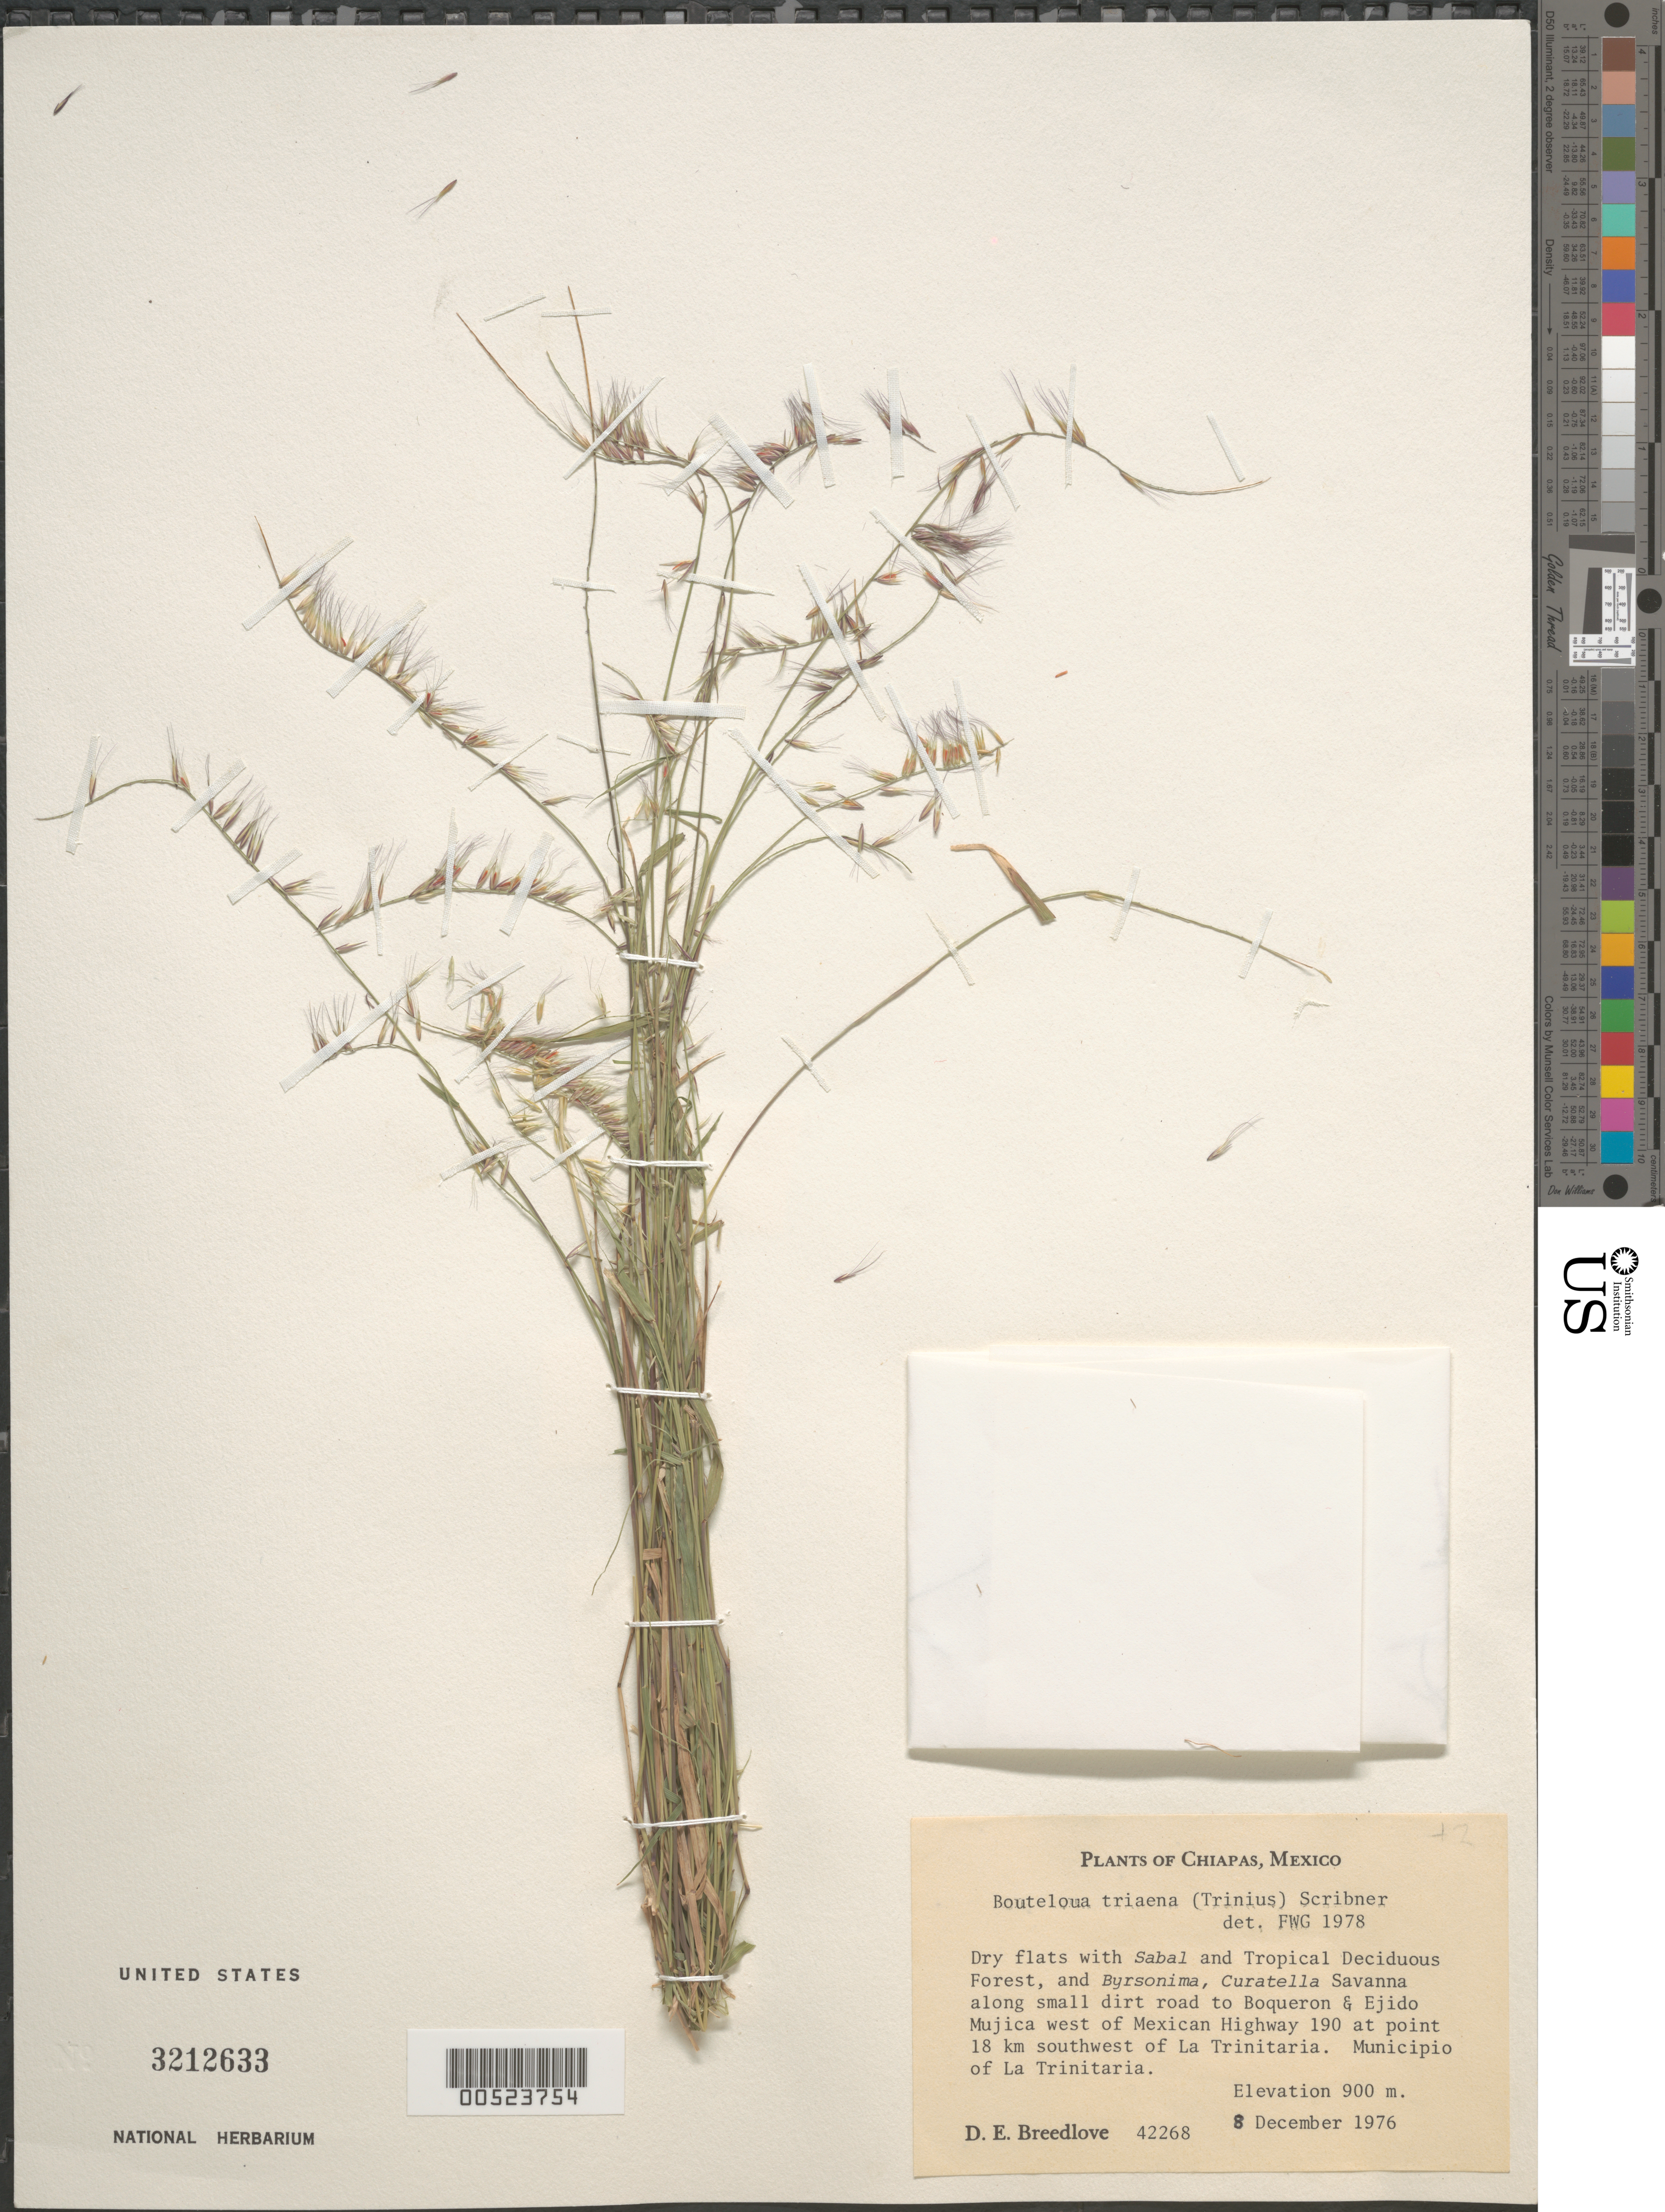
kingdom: Plantae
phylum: Tracheophyta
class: Liliopsida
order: Poales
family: Poaceae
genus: Bouteloua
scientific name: Bouteloua triaena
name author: (Trin. ex Spreng.) Scribn.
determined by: F.W.G.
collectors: D. E. Breedlove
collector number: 42268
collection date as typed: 8 Dec 1976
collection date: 1976-12-08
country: Mexico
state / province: Chiapas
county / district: Trinitaria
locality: Along small dirt rd to Boqueron & Ejido Mujica W of Mexican Hwy 190 at point 18 km SW of La Trinitaria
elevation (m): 900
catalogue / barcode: US 3212633